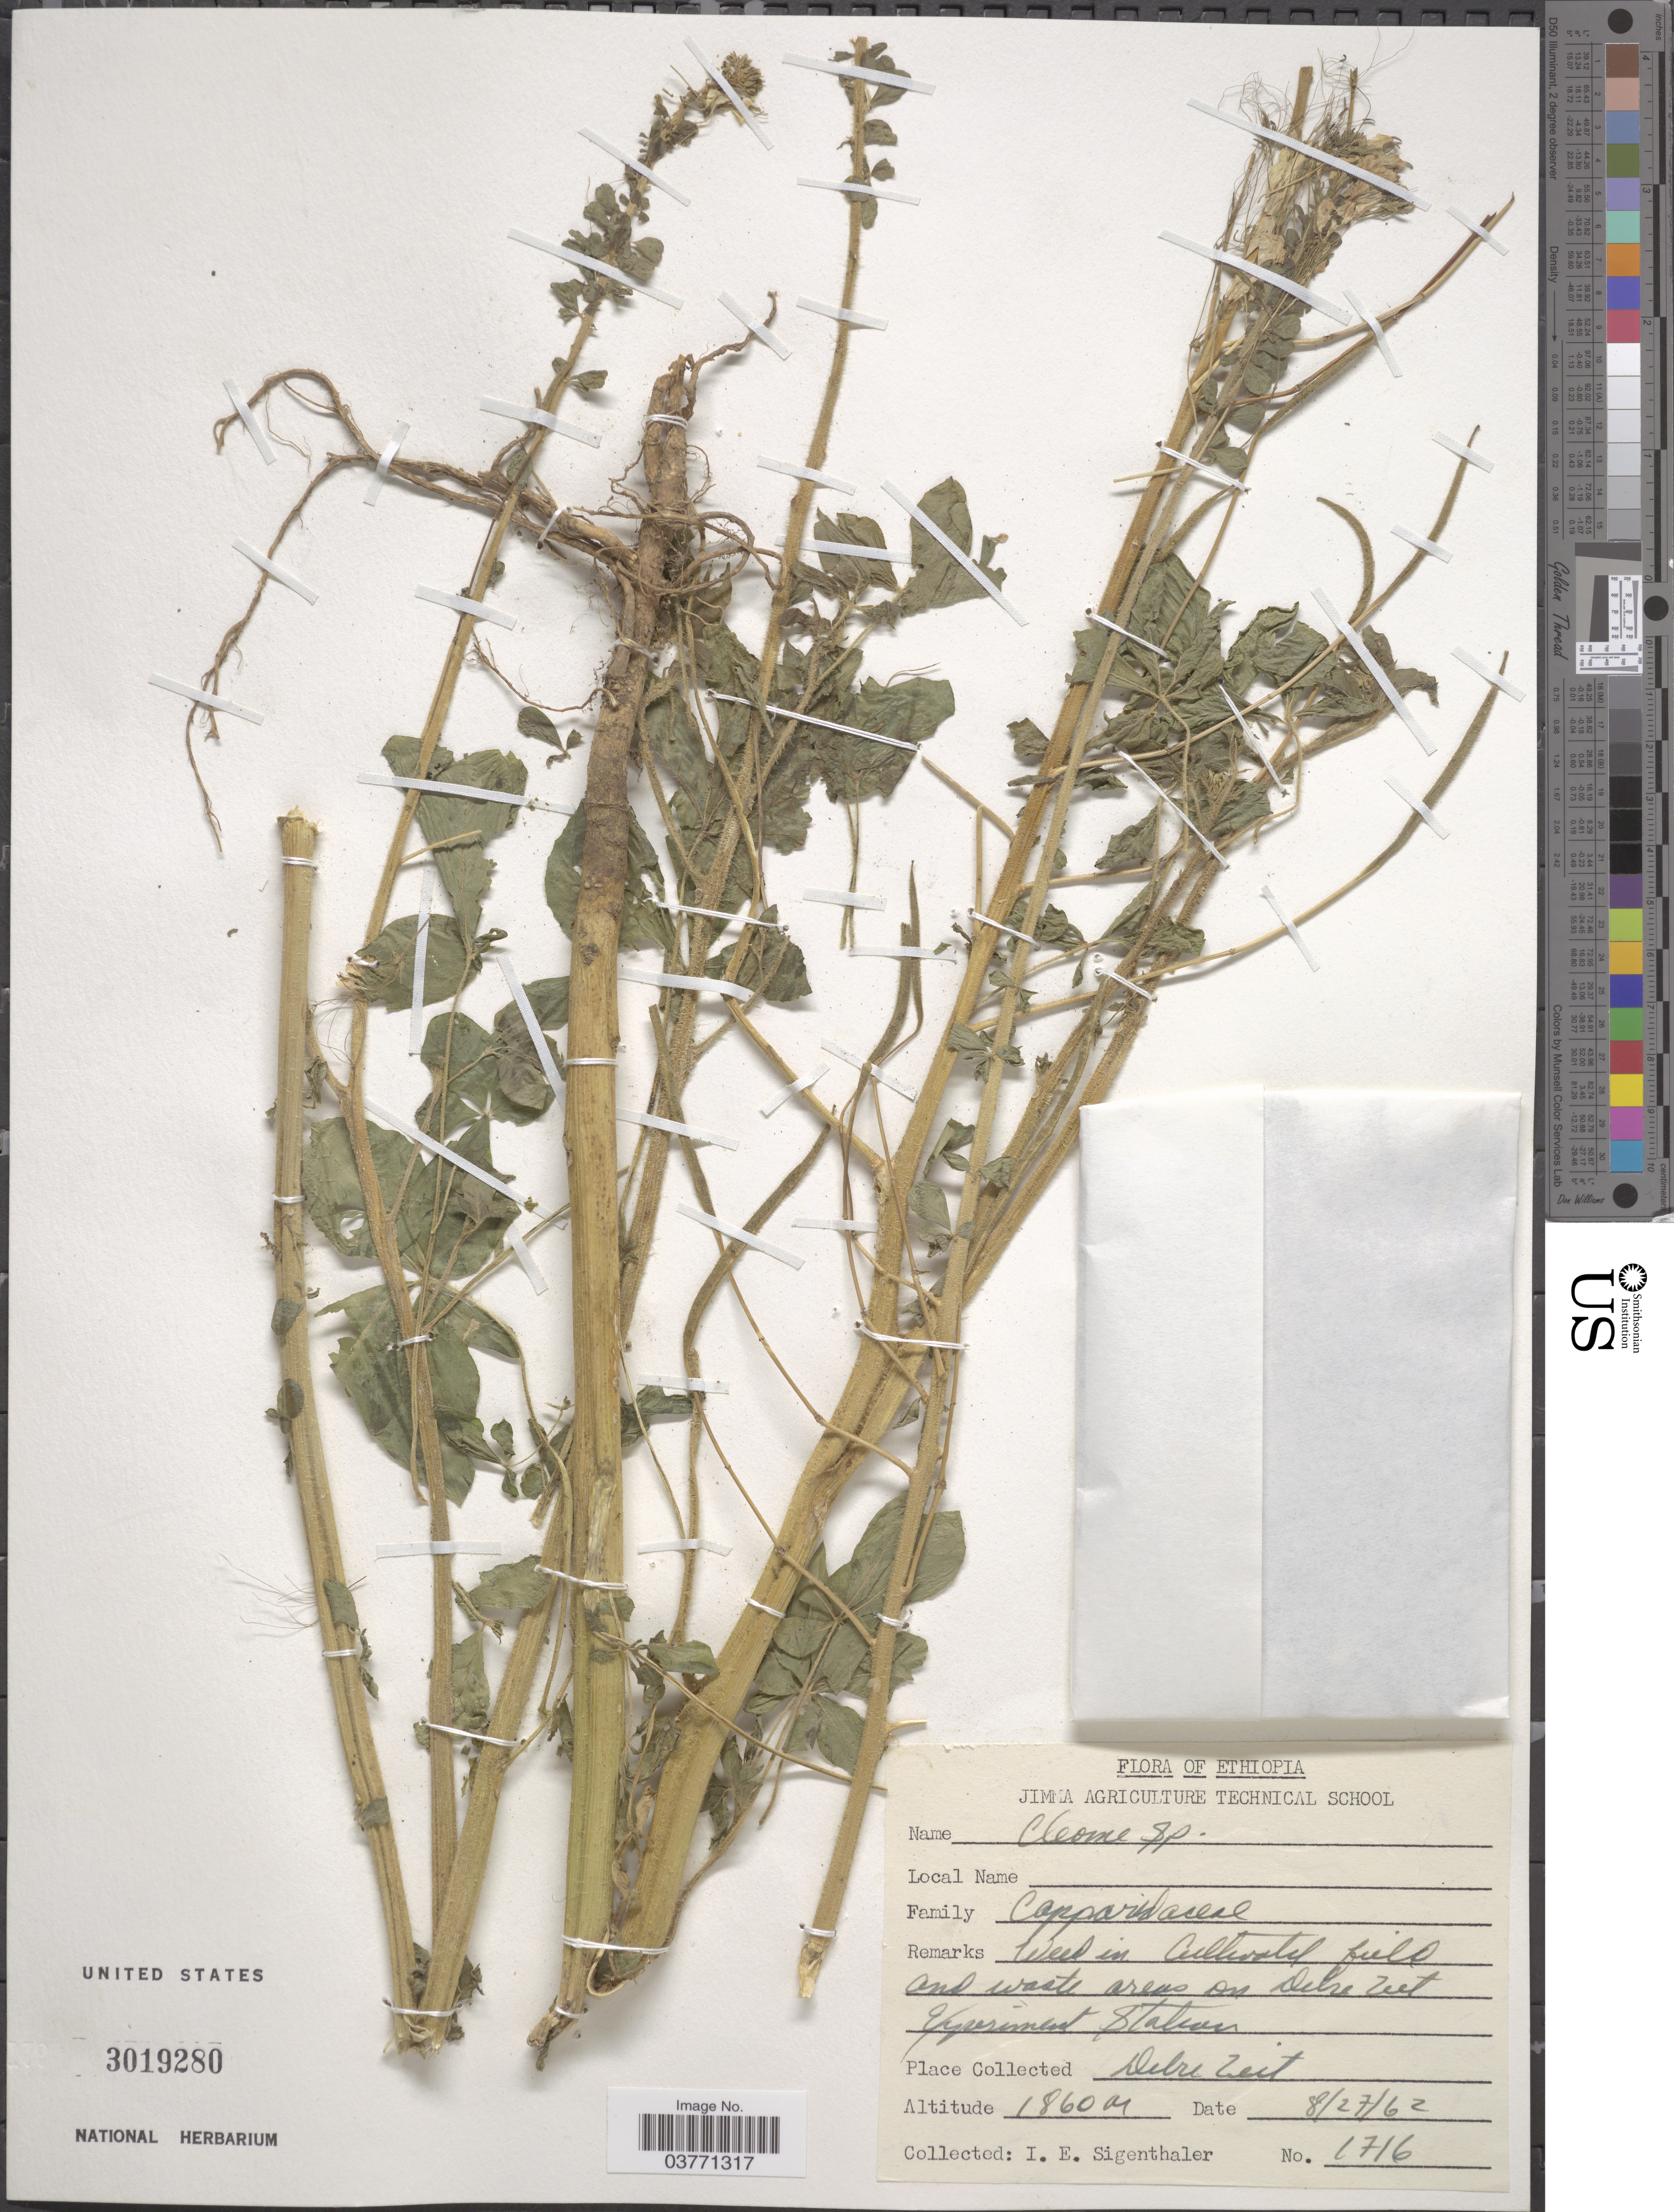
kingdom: Plantae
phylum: Tracheophyta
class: Magnoliopsida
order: Brassicales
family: Cleomaceae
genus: Cleome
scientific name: Cleome sp.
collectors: I. Sigenthaler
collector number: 1716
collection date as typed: Transcribed d/m/y: 27/8/62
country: Ethiopia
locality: On Debre Zeit Experiment Station. Debre Zeit.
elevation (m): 1860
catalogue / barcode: US 3019280